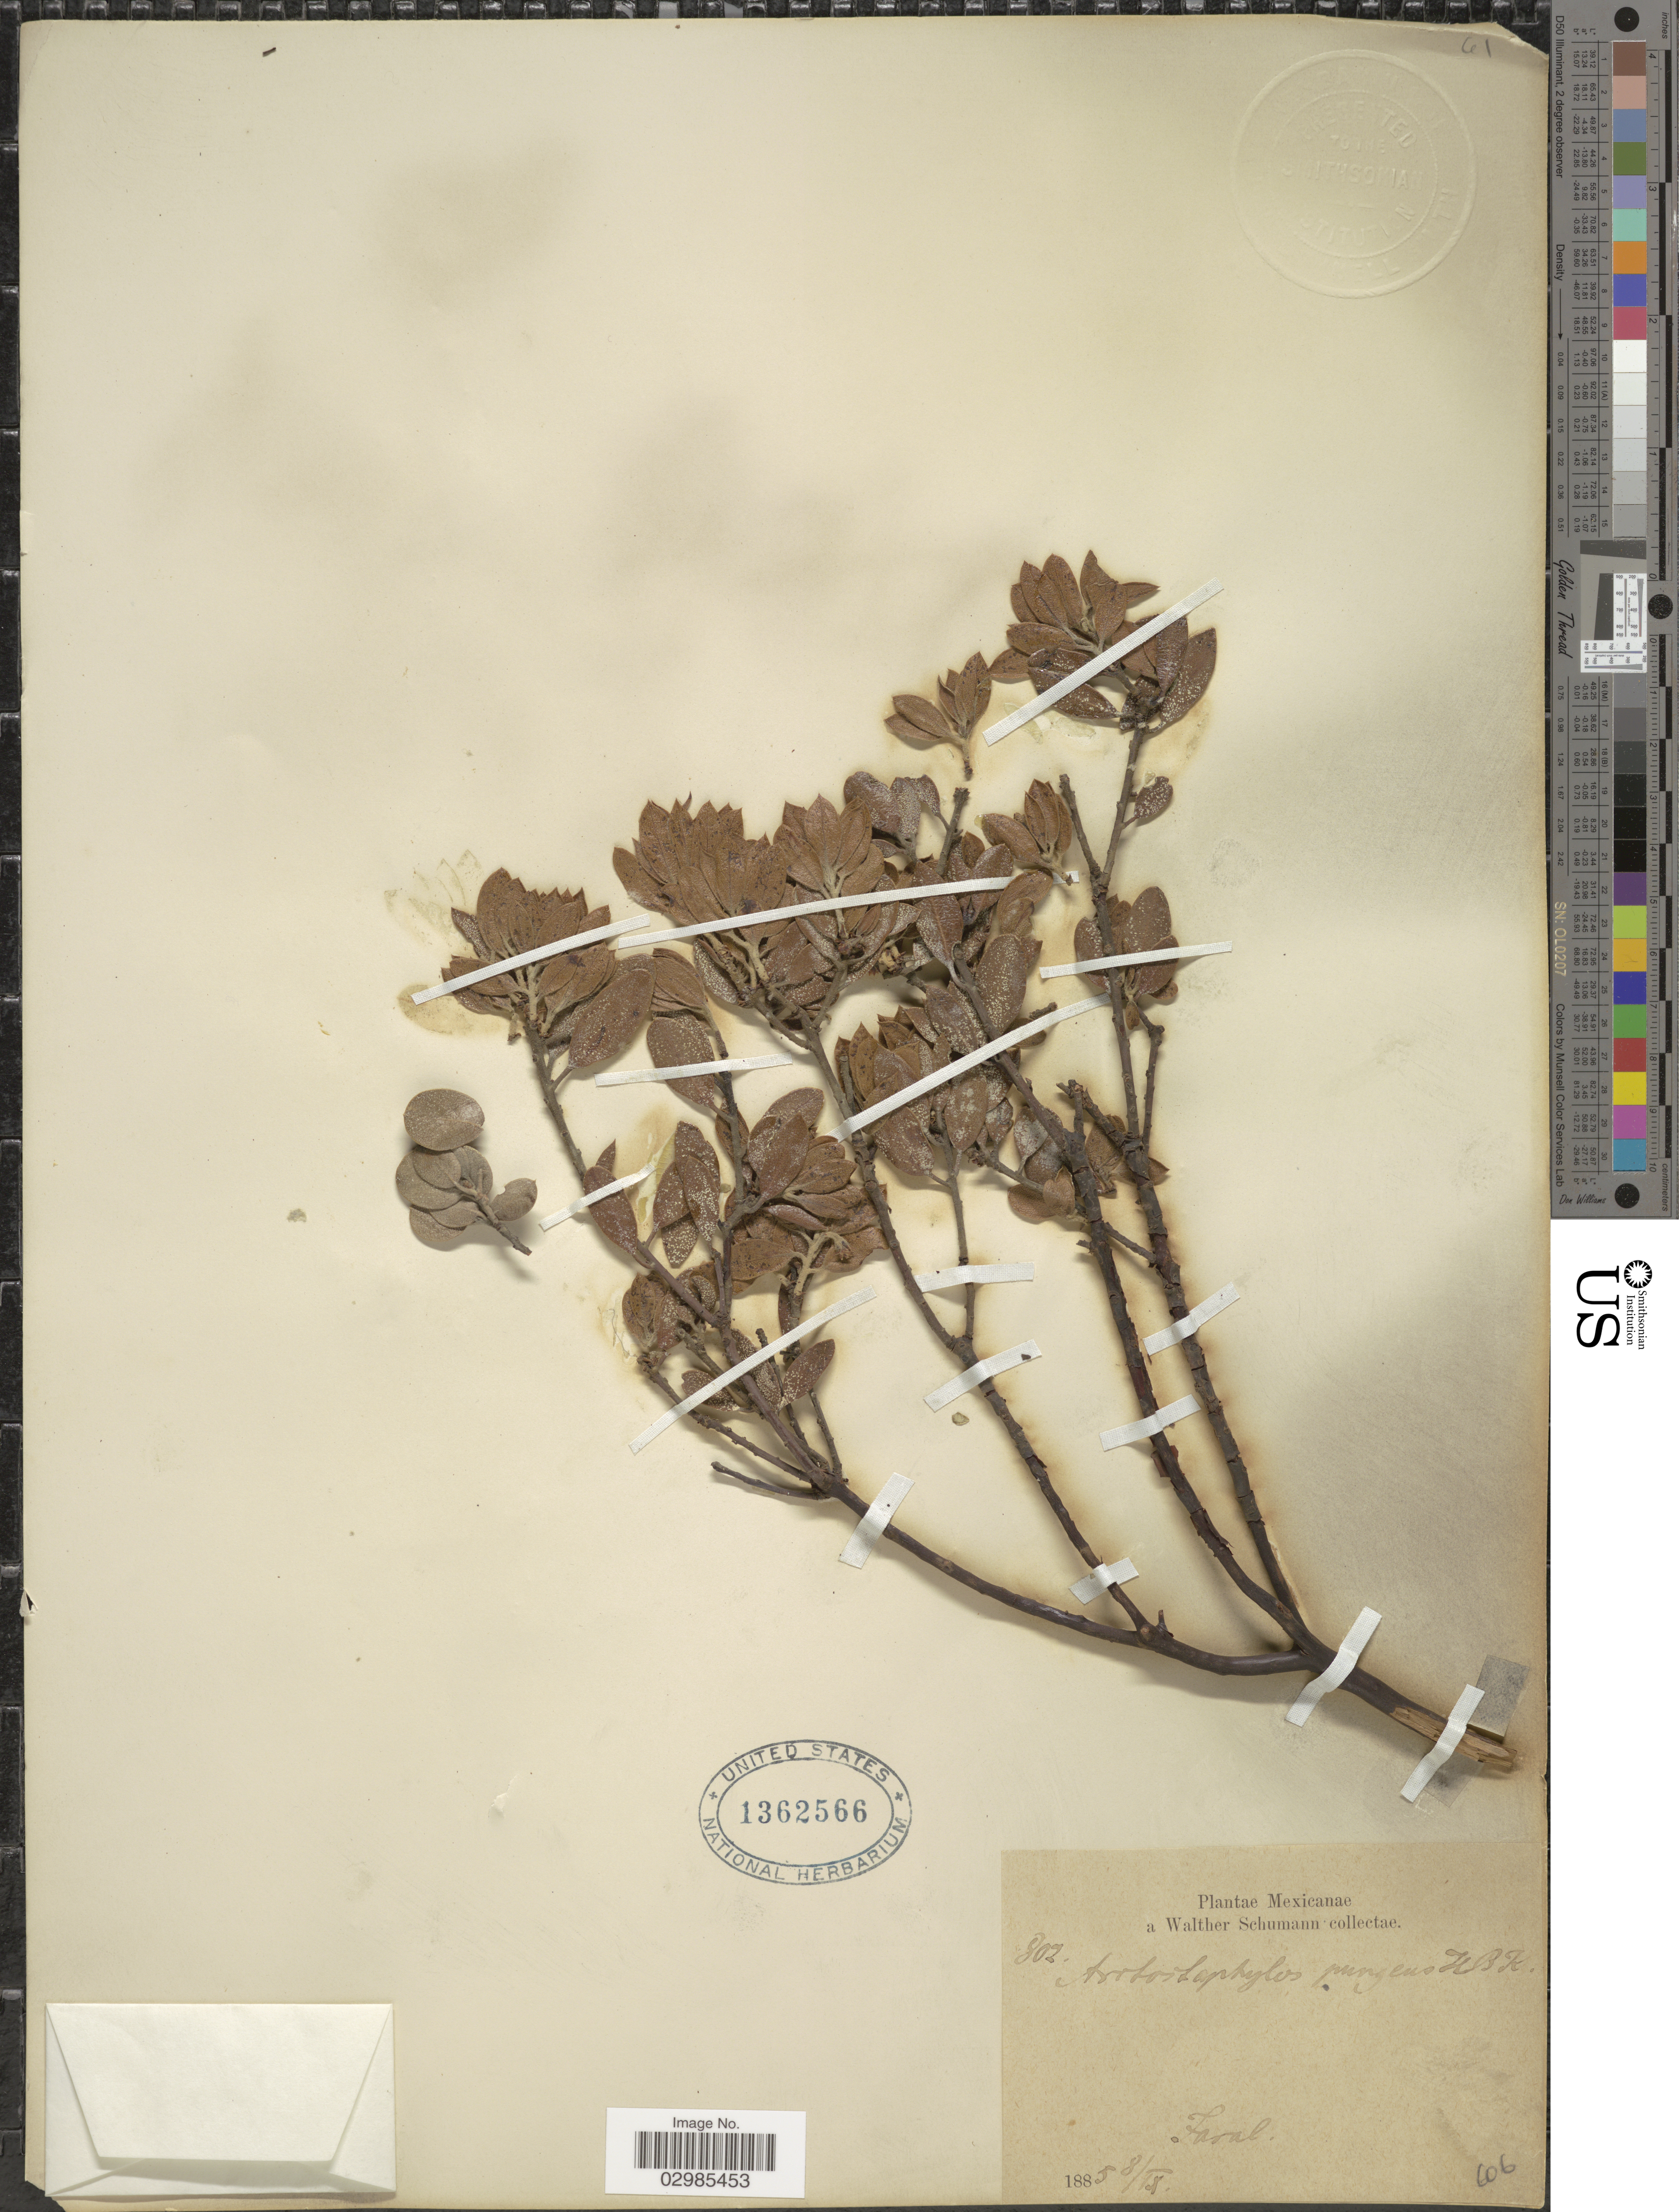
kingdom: Plantae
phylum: Tracheophyta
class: Magnoliopsida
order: Ericales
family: Ericaceae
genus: Arctostaphylos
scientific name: Arctostaphylos pungens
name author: Kunth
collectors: W. Schumann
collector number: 802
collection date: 1885-09-08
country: Mexico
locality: Faral.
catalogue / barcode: US 1362566